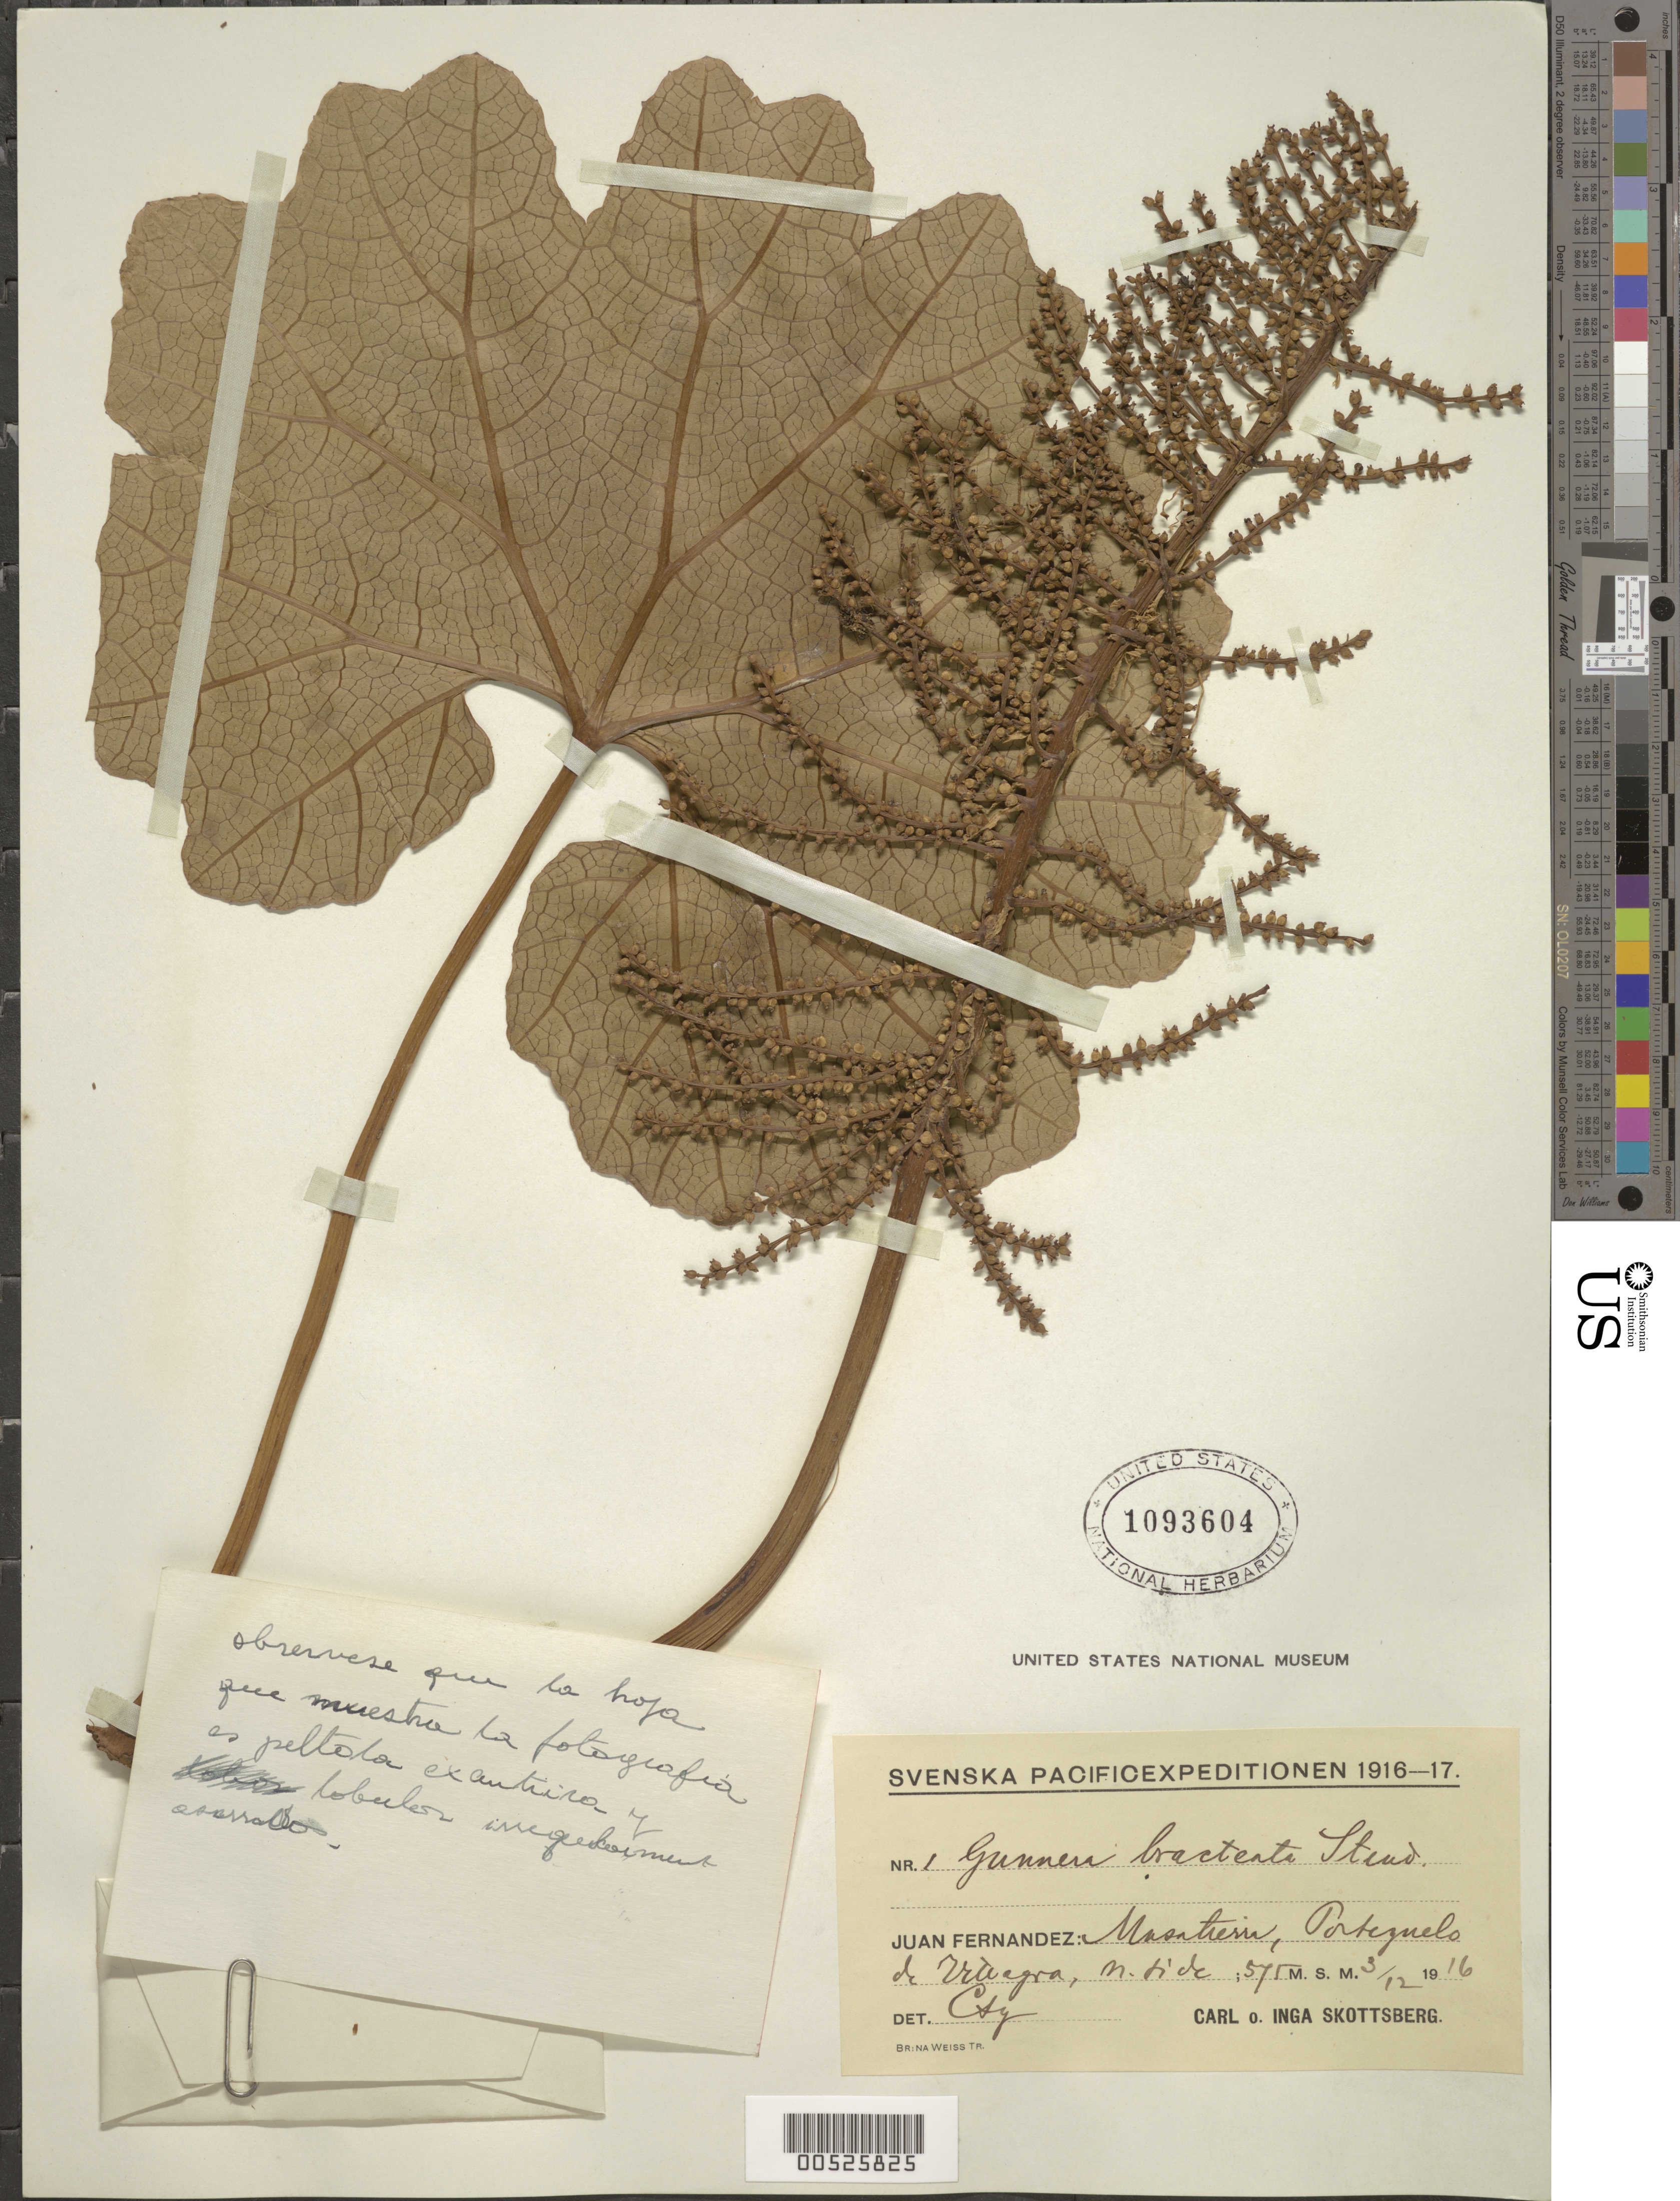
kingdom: Plantae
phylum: Tracheophyta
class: Magnoliopsida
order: Gunnerales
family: Gunneraceae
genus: Gunnera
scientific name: Gunnera bracteata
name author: Steud.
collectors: C. Skottsberg & I. Skottsberg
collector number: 1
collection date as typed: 03 Dec 1916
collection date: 1916-12-03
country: Chile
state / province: Valparaíso (V)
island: Isla Más a Tierra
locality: Portezuelo de Villagra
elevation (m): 575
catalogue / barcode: US 1093604